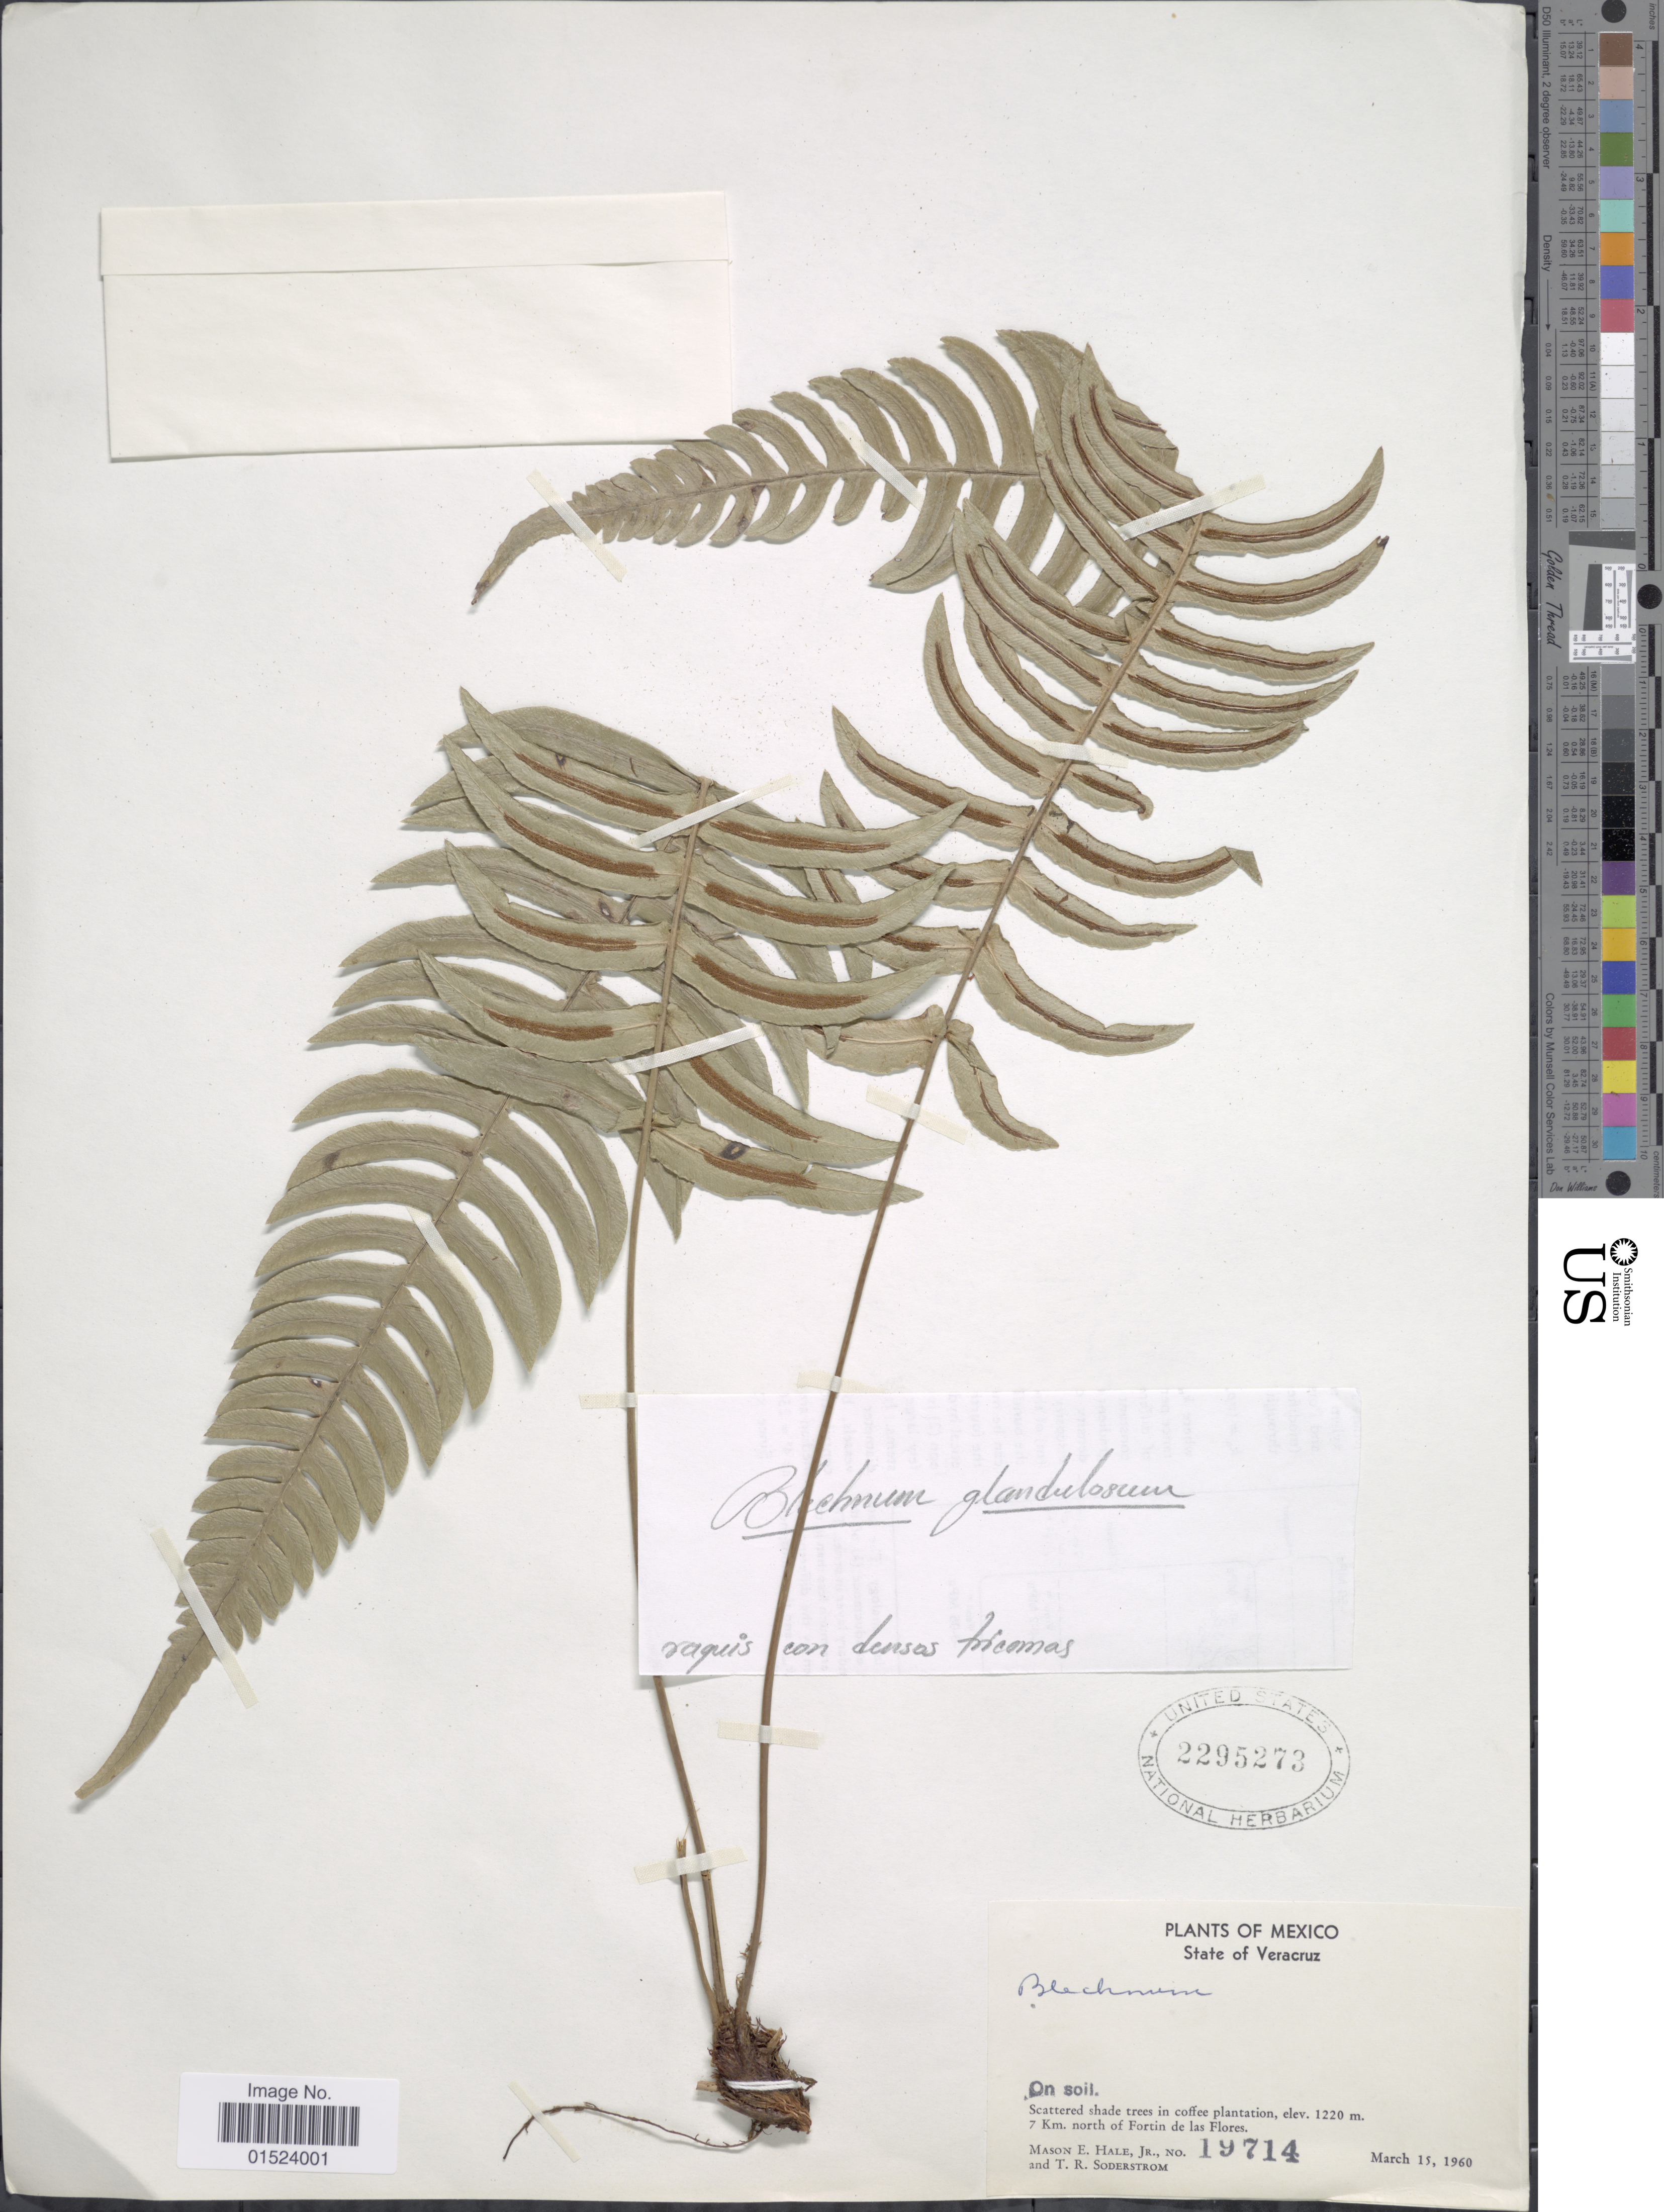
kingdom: Plantae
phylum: Tracheophyta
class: Polypodiopsida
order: Polypodiales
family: Blechnaceae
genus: Blechnum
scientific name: Blechnum glandulosum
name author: Link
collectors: M. Hale & T. R. Soderstrom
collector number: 19714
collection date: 1960-03-15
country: Mexico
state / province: Veracruz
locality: Veracruz, 7 Km. north of Fortin de las Flores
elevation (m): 1220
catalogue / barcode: US 2295273